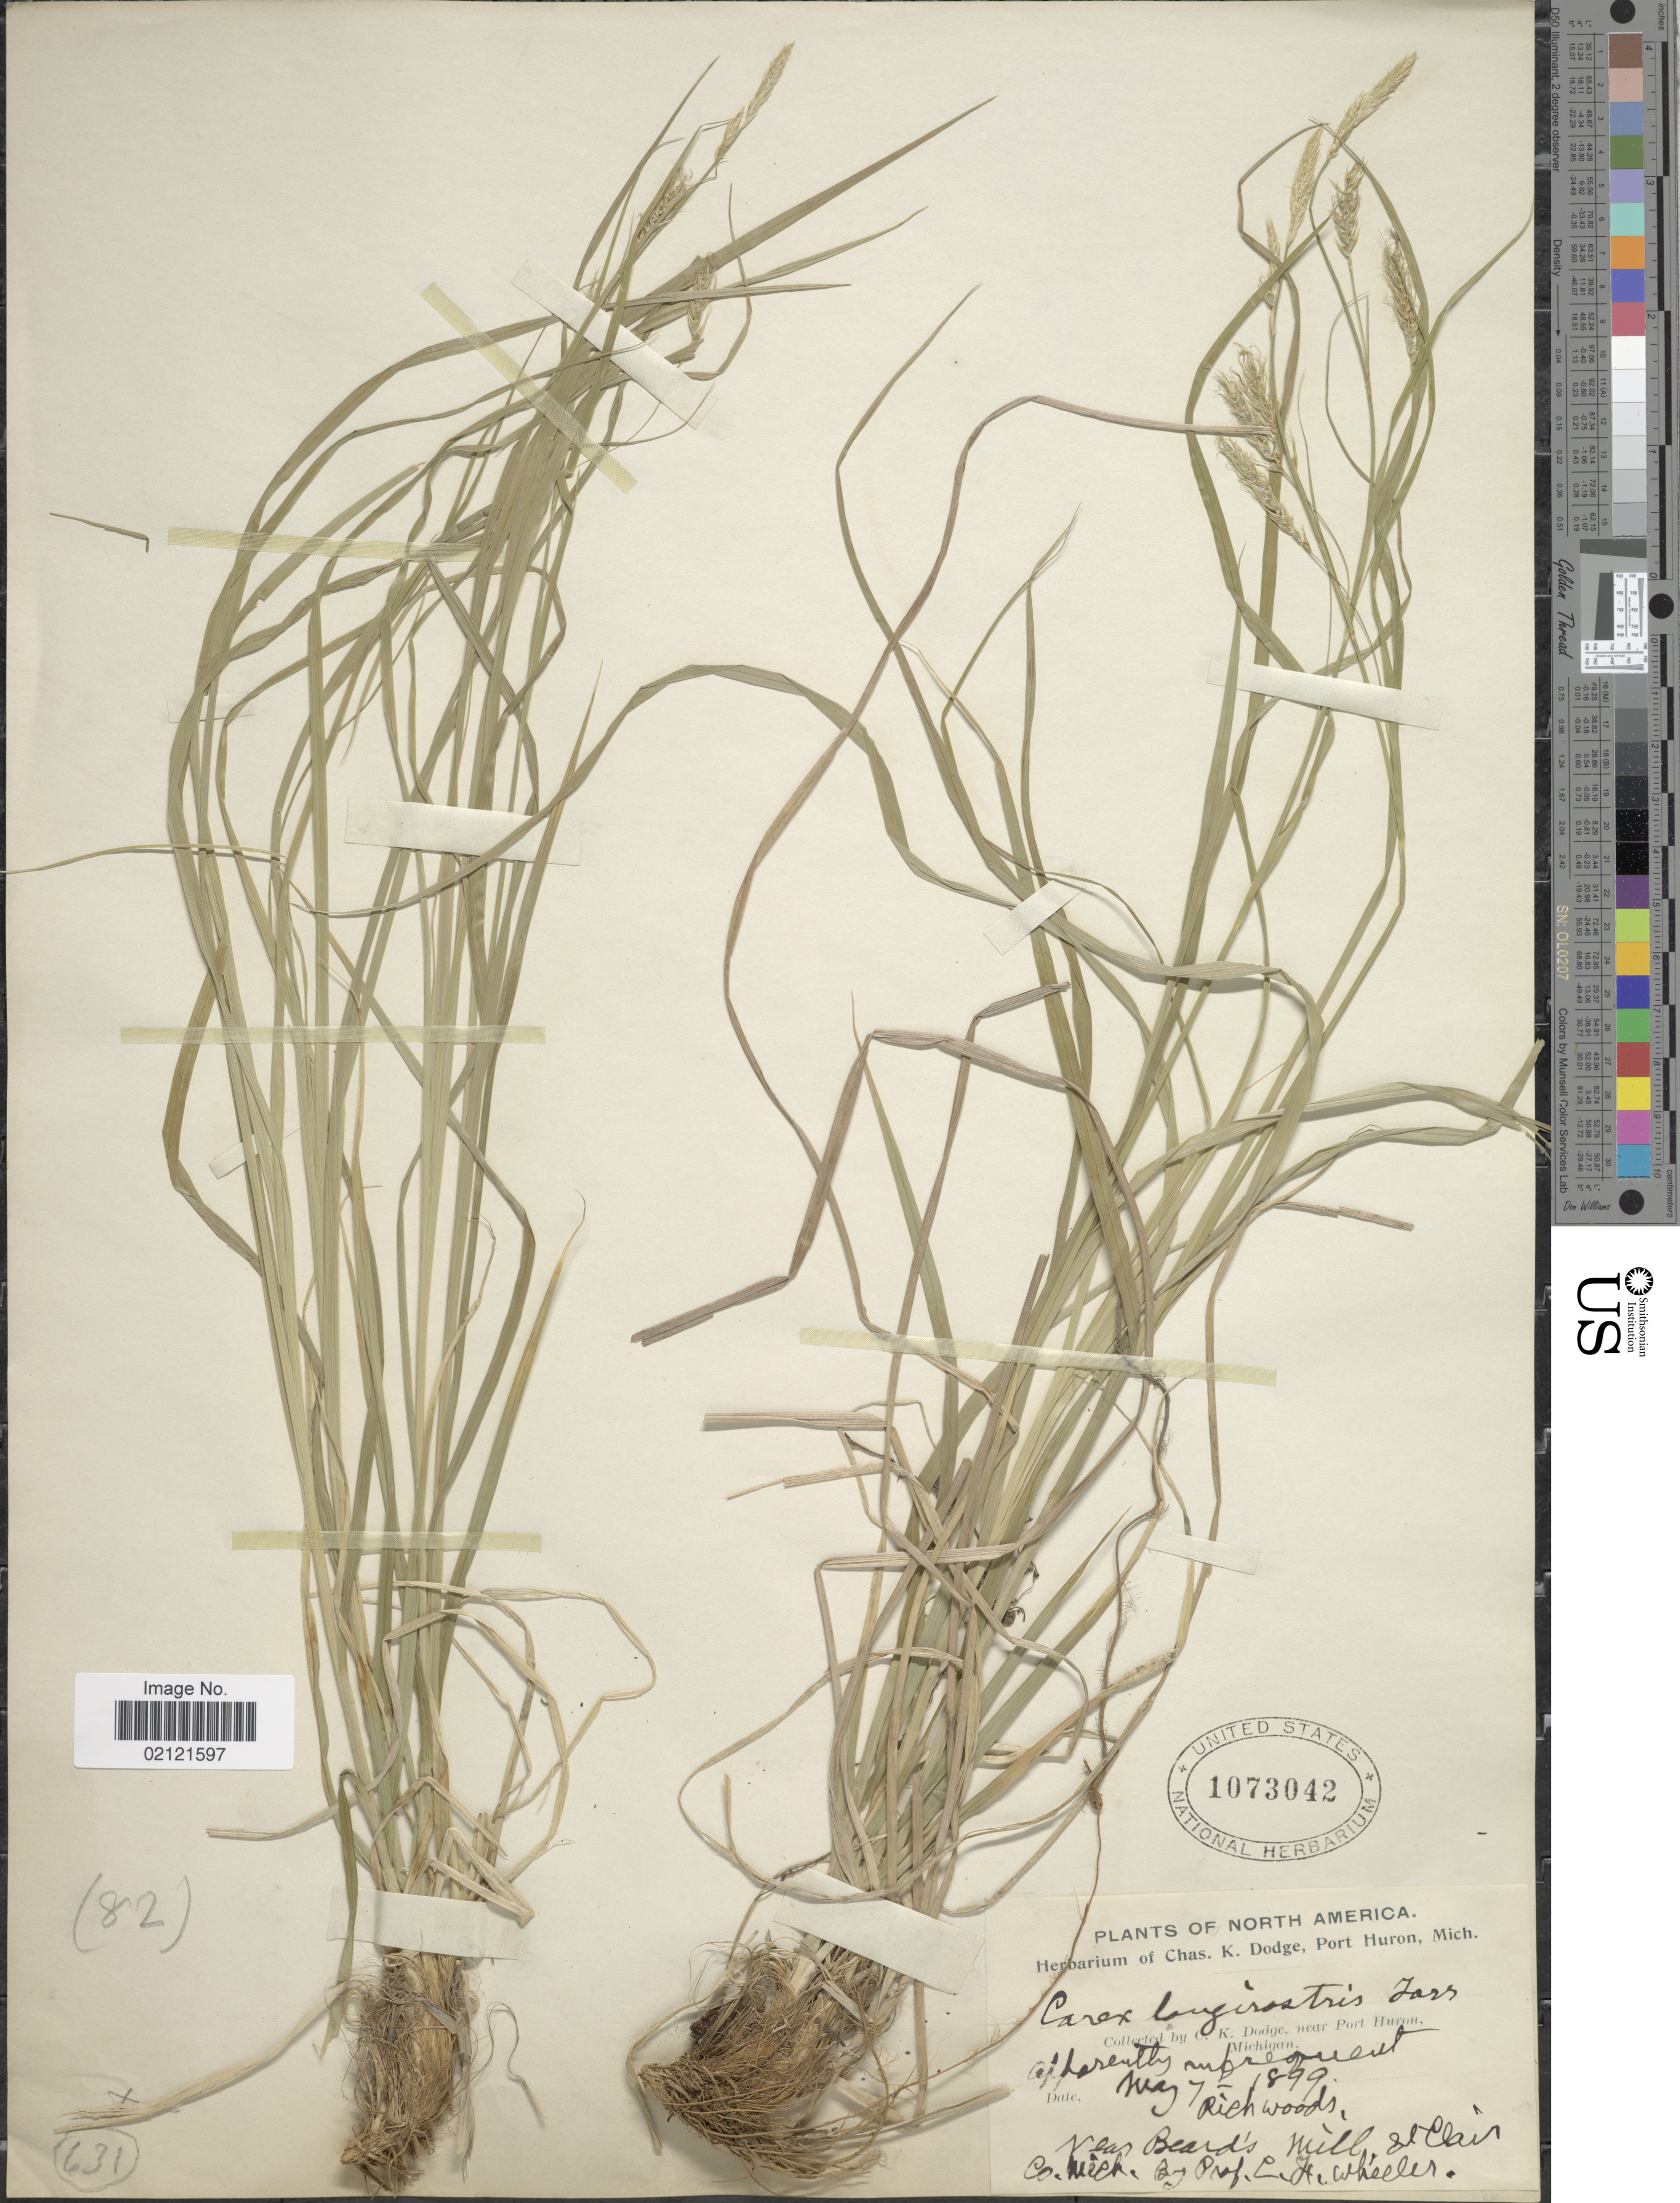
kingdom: Plantae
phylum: Tracheophyta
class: Liliopsida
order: Poales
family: Cyperaceae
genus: Carex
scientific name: Carex sprengelii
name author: Dewey ex Spreng.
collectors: C. Wheeler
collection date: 1899-05-07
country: United States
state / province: Michigan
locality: Near Port Huron, near Beard's Mill, St. Clair Co.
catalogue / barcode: US 1073042